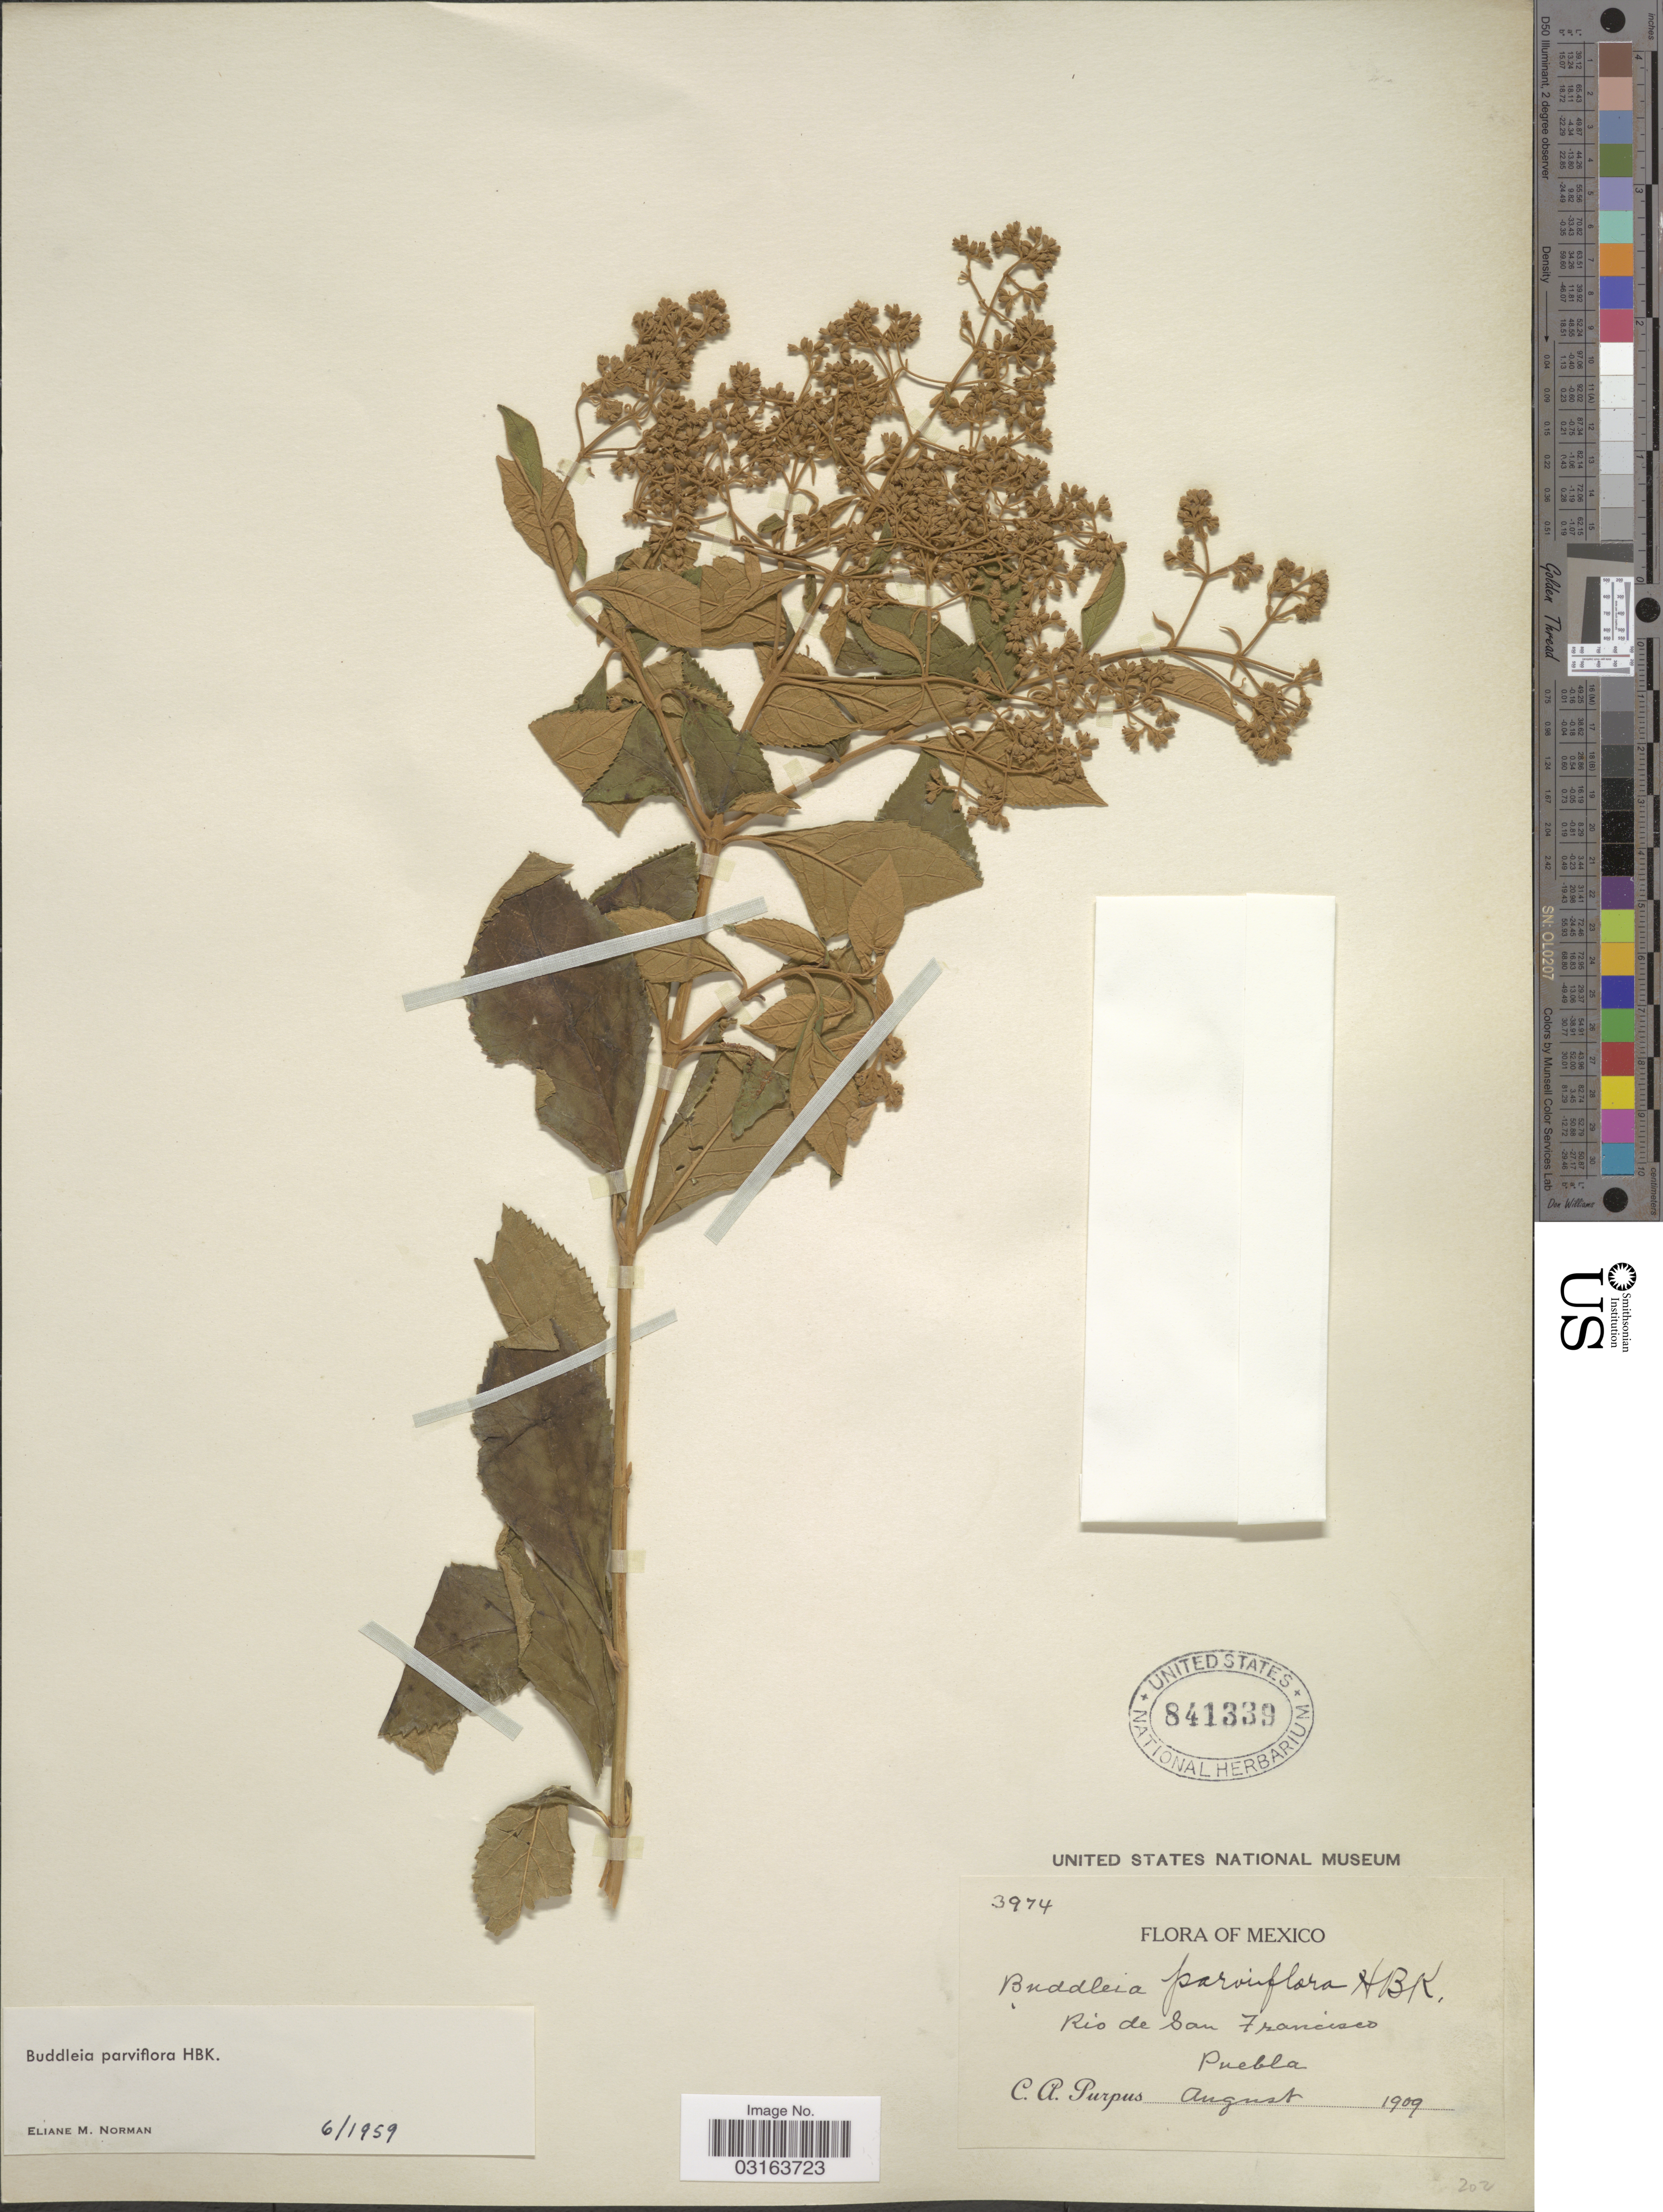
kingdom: Plantae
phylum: Tracheophyta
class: Magnoliopsida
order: Lamiales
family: Scrophulariaceae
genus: Buddleja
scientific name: Buddleja parviflora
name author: Kunth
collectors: C. A. Purpus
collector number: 3974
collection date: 1909-08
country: Mexico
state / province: Puebla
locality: Rio de San Francisco.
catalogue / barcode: US 841339